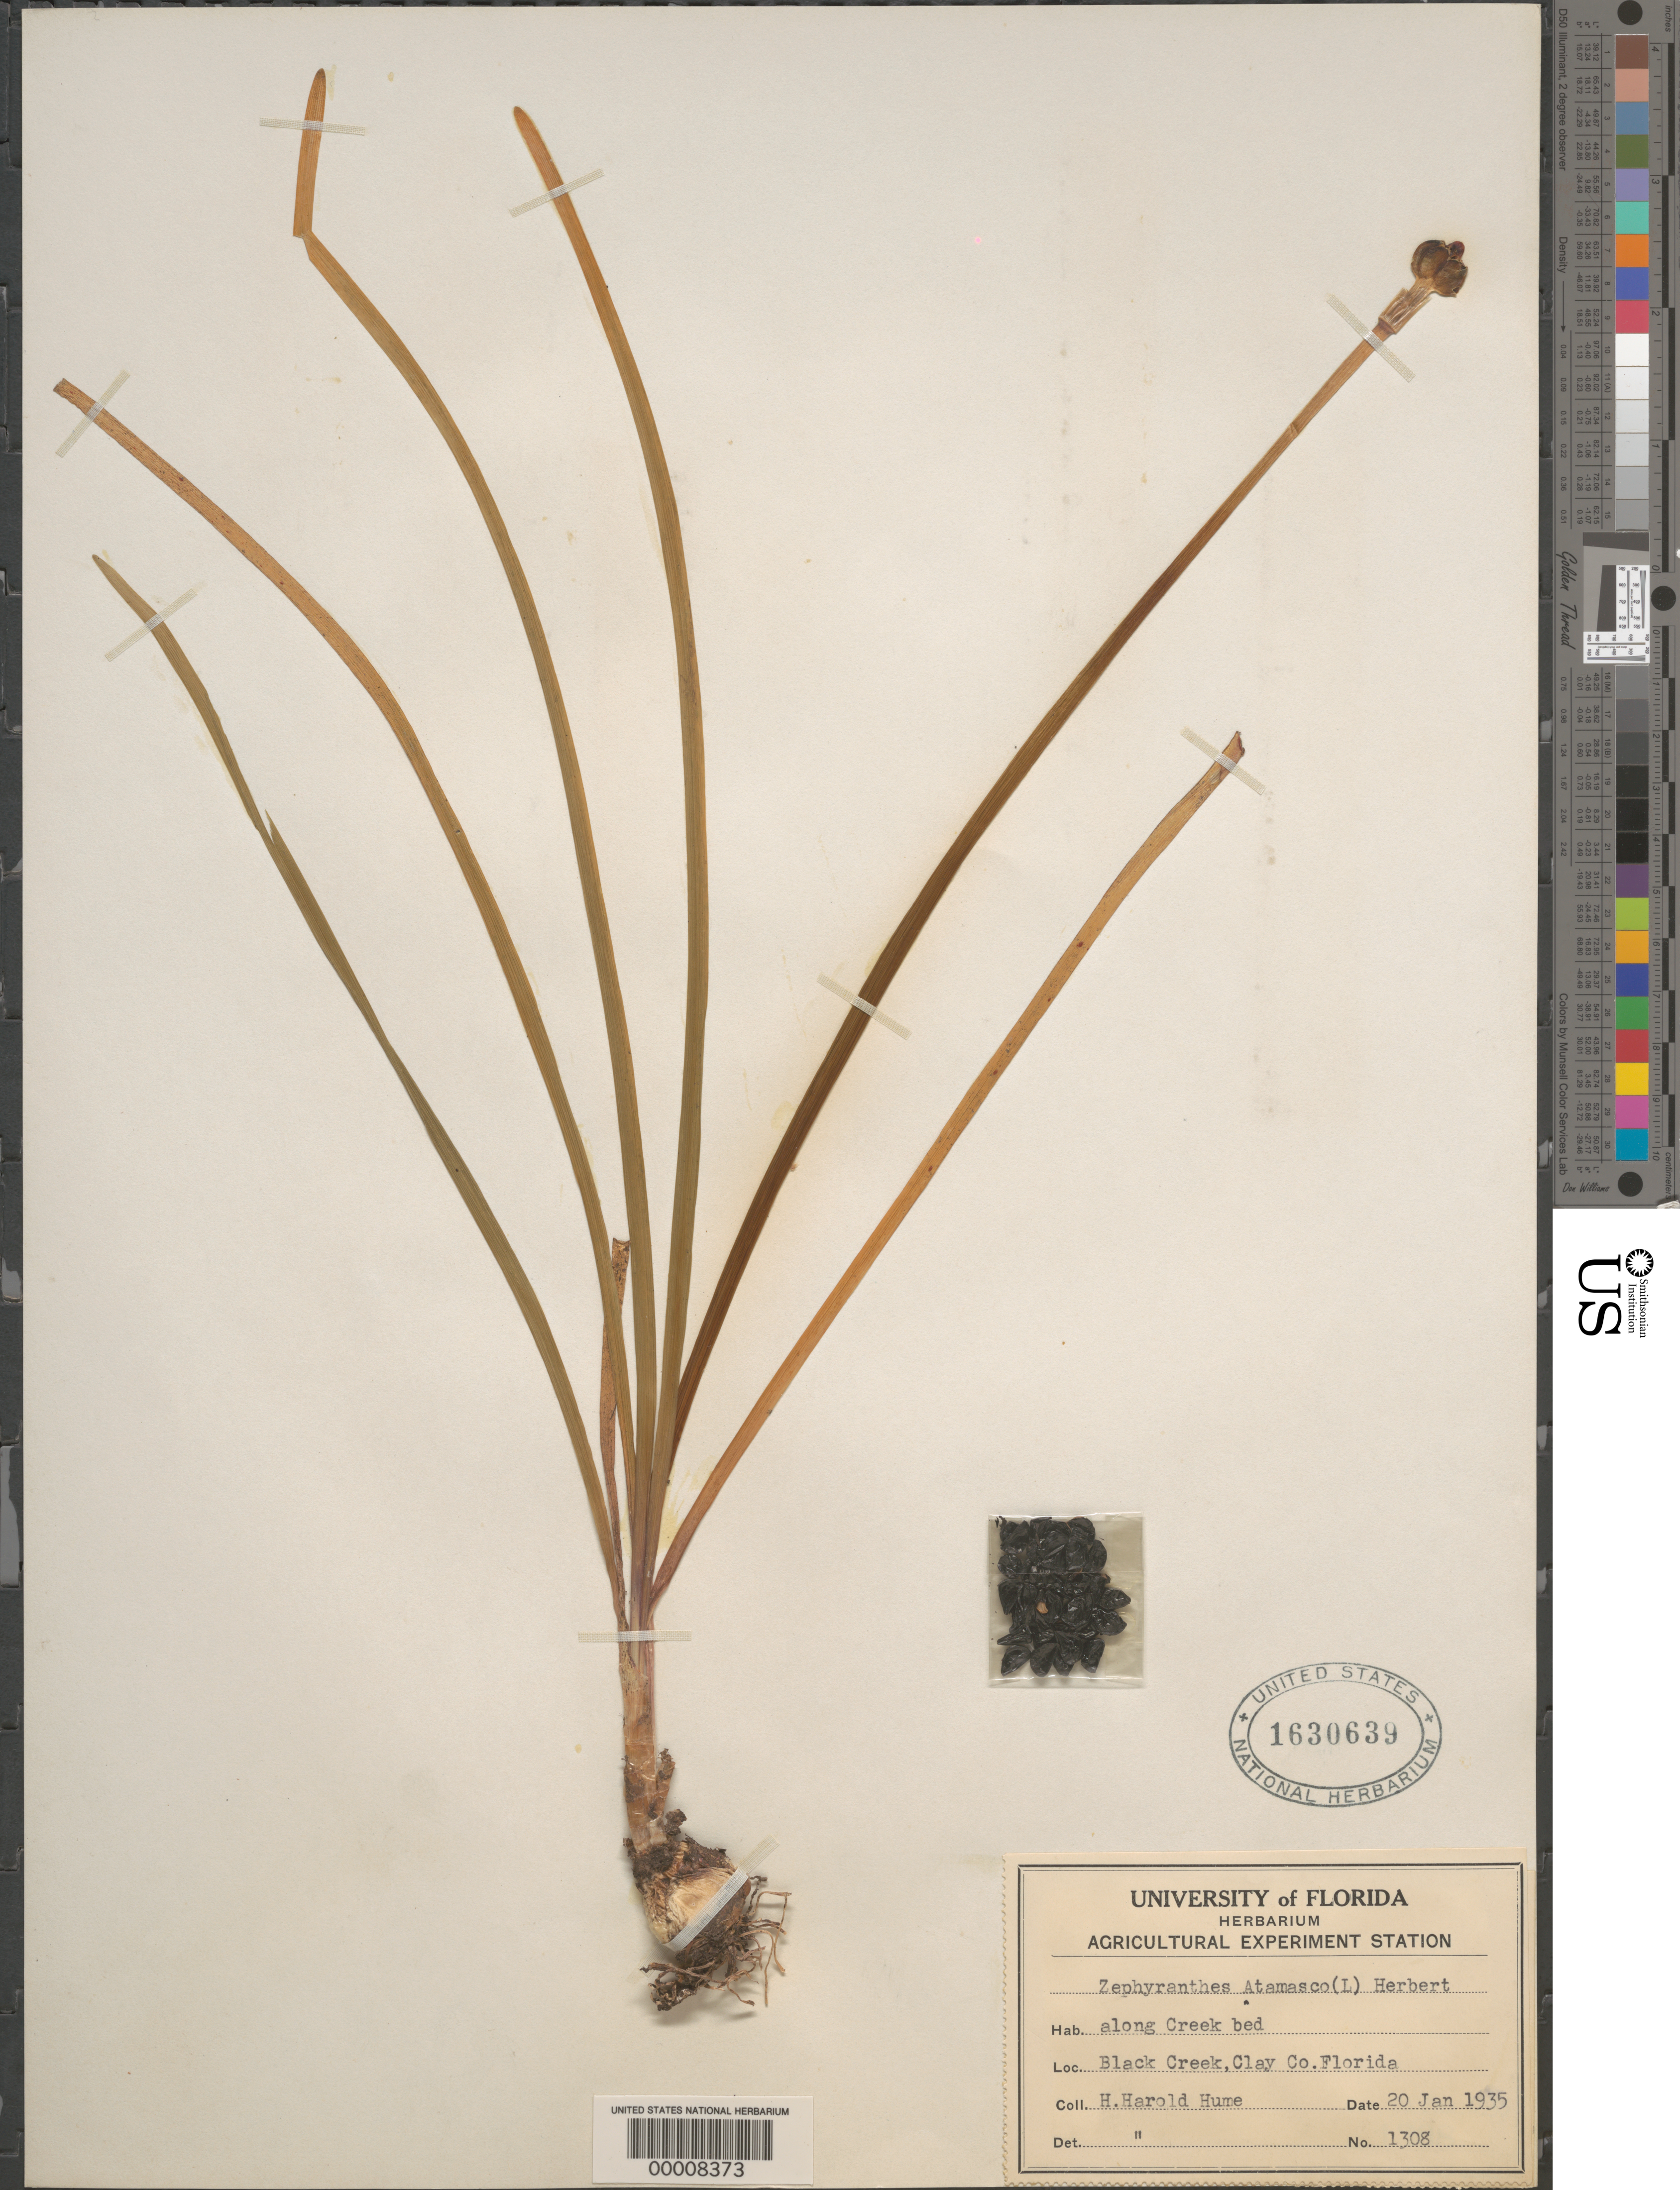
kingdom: Plantae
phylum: Tracheophyta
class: Liliopsida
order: Asparagales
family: Amaryllidaceae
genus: Zephyranthes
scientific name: Zephyranthes atamasco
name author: (L.) Herb.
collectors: H. Hume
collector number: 1308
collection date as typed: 20 Jan 1935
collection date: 1935-01-20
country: United States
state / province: Florida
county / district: Clay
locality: Black creek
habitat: Along creek bank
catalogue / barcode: US 1630639